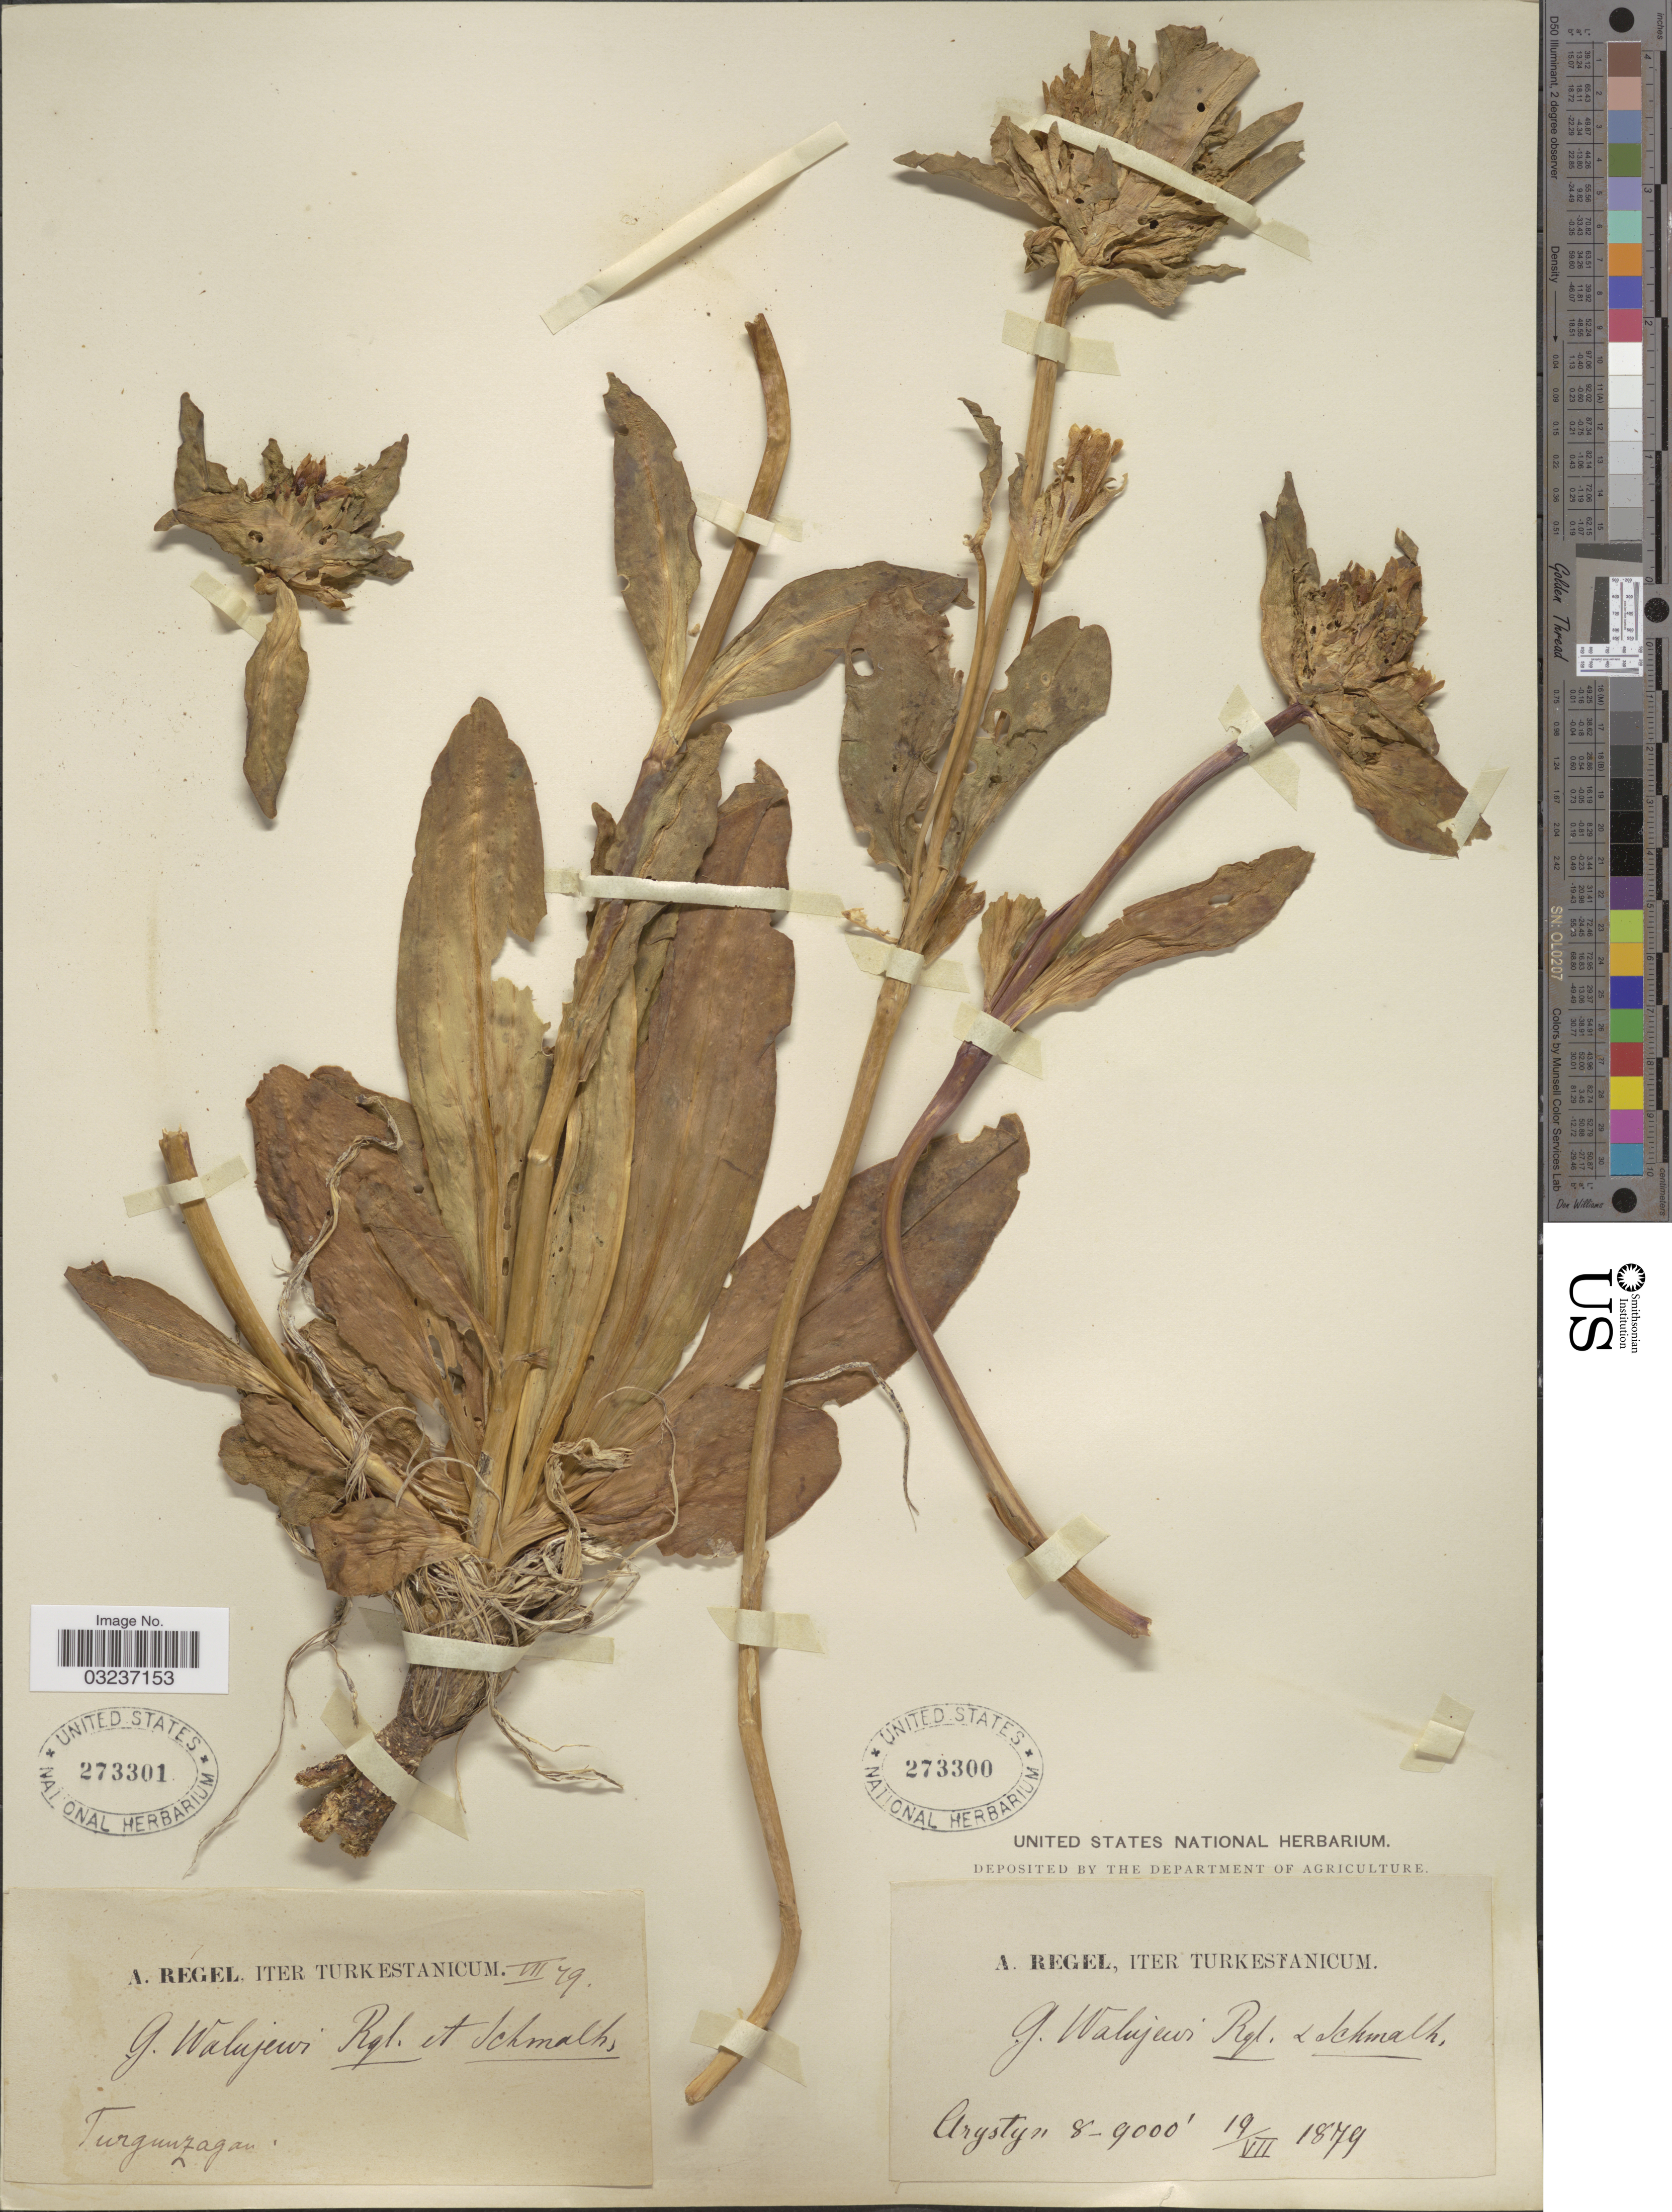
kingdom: Plantae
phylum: Tracheophyta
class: Magnoliopsida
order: Gentianales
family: Gentianaceae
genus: Gentiana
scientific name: Gentiana walujewii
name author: Regel & Schmalh.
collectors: A. Regel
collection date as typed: Transcribed d/m/y: /7/79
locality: Iter Turkestanicum. Turgunzagan.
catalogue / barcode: US 273301